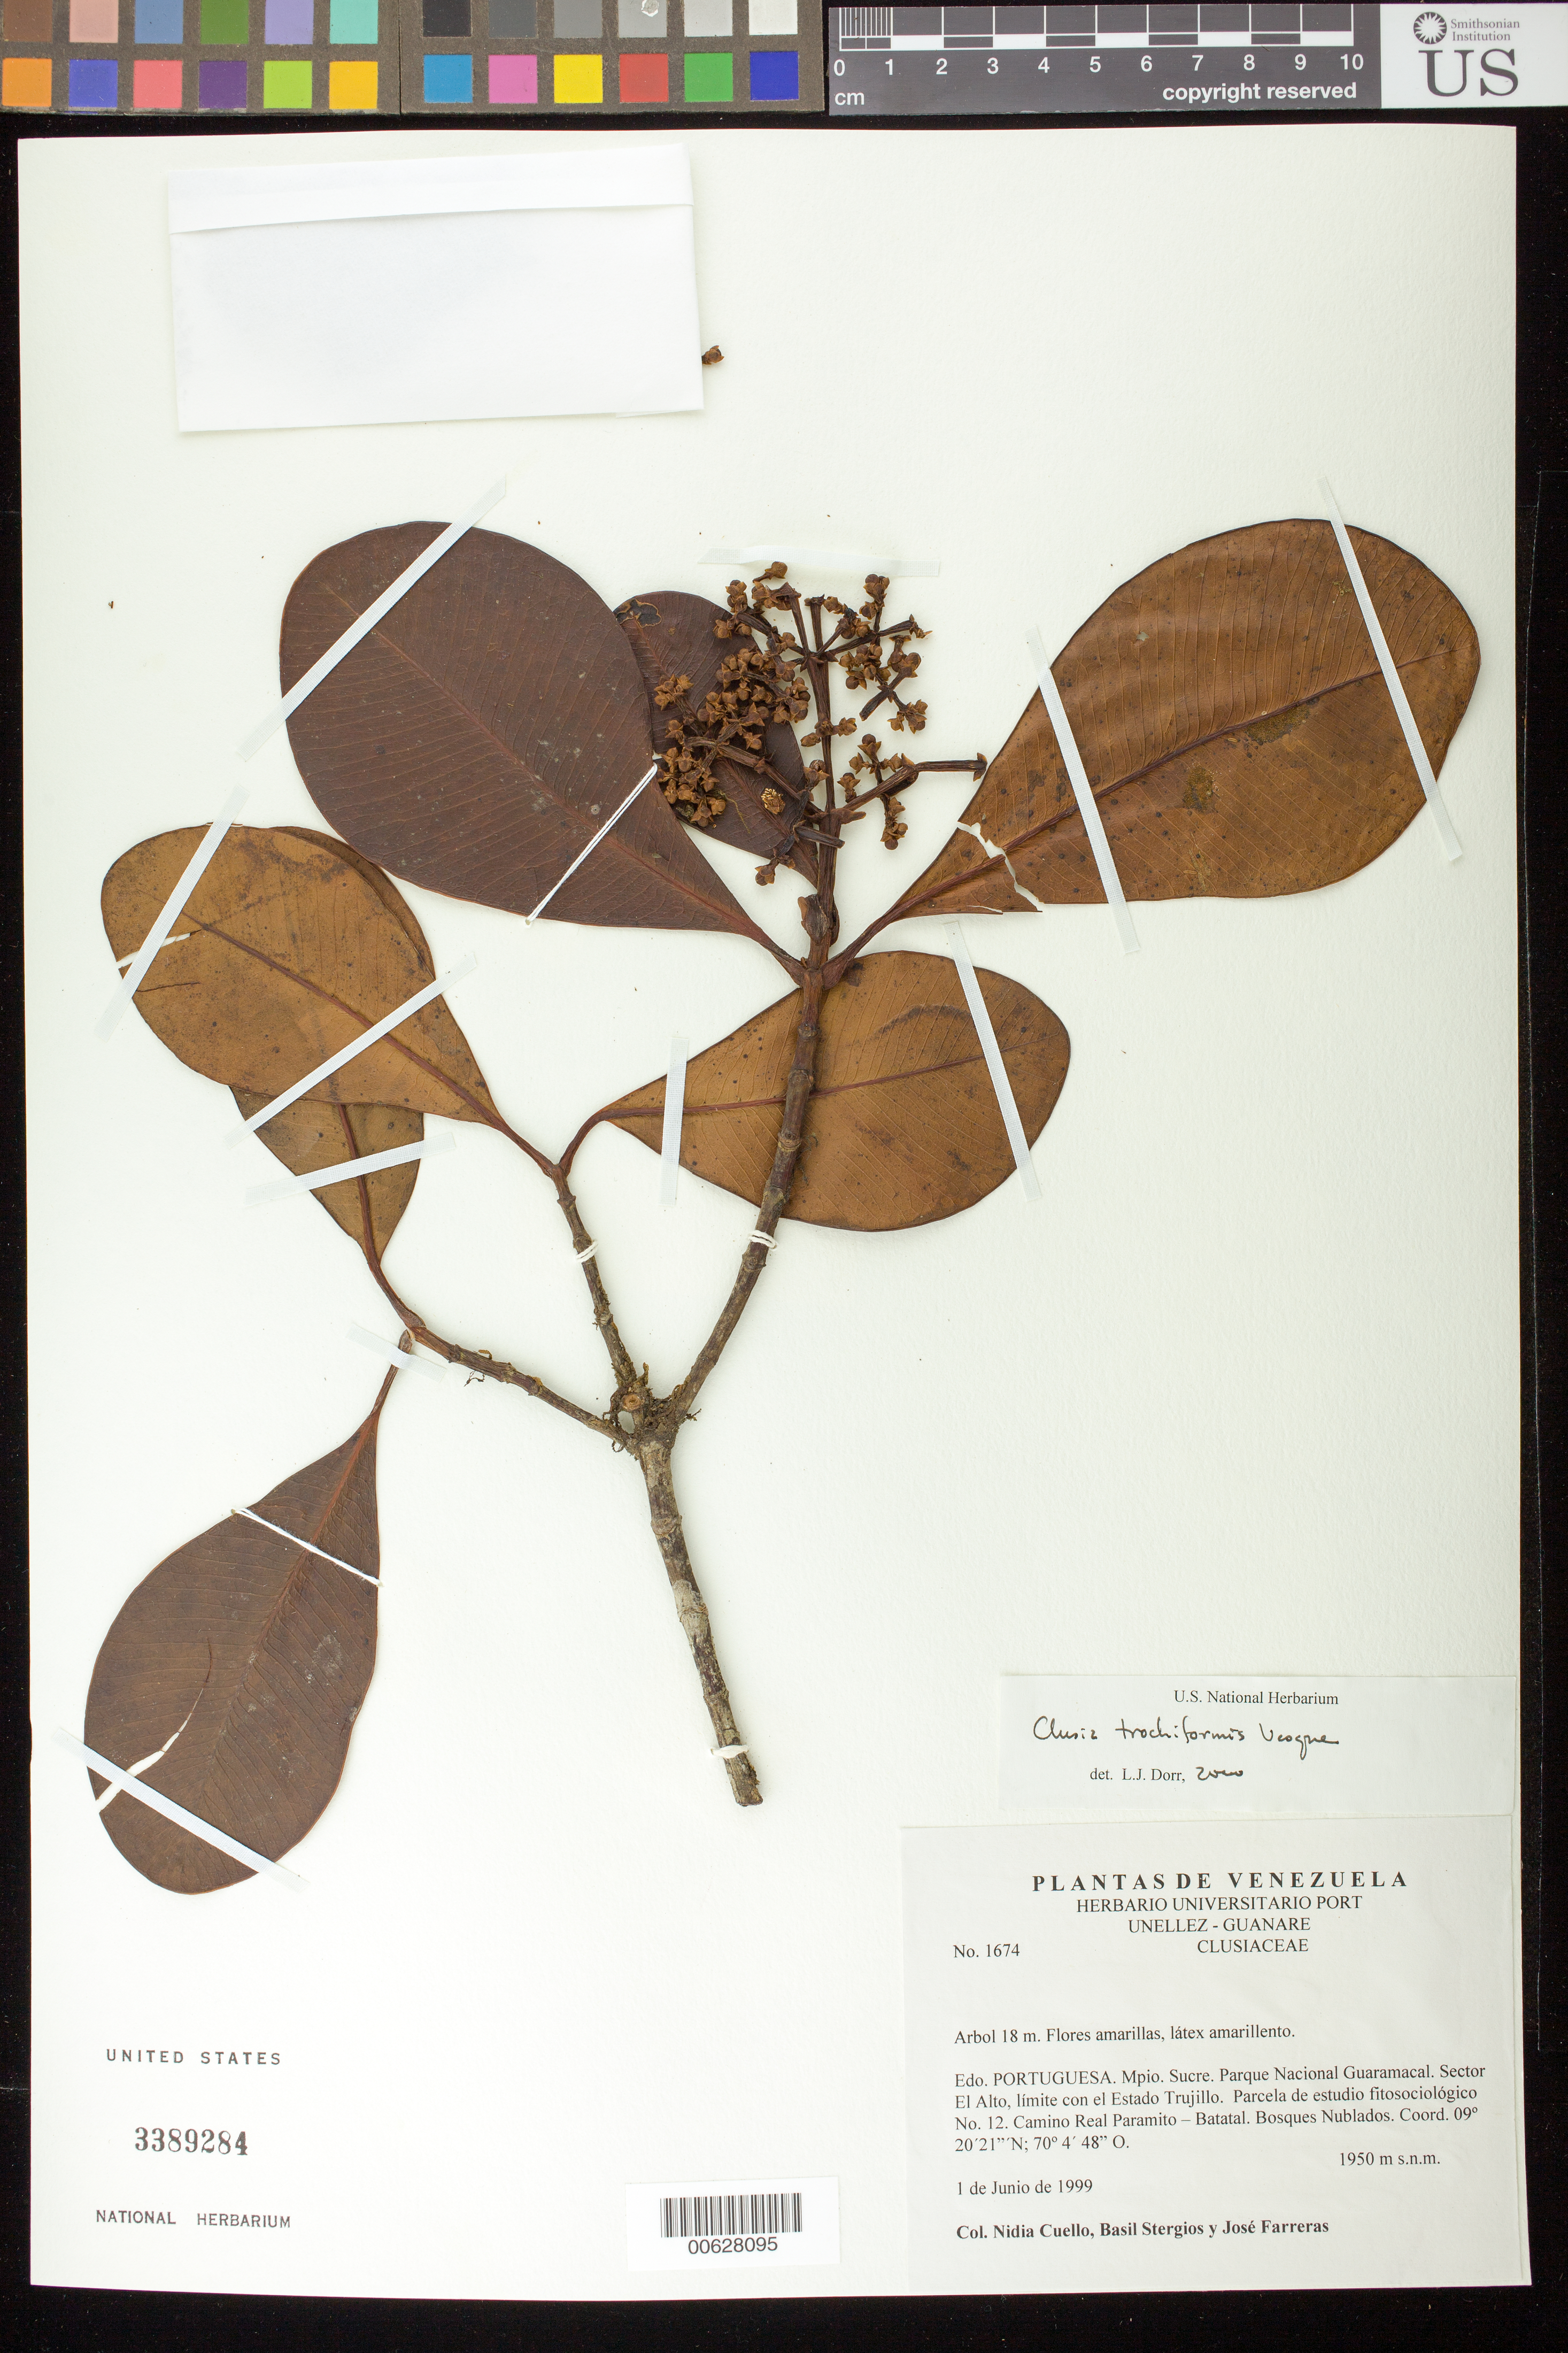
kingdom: Plantae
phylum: Tracheophyta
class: Magnoliopsida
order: Malpighiales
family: Clusiaceae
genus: Clusia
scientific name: Clusia trochiformis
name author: Vesque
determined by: Dorr, L. J., (BOT), Smithsonian Institution - National Museum of Natural History (UNITED STATES)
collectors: N. L. Cuello, B. G. Stergios & J. Farreras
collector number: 1674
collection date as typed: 01 Jun 1999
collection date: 1999-06-01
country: Venezuela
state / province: Portuguesa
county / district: Sucre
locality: Parque Nacional Guaramacal. Sector El Alto. Camino Real Paramito-Batatal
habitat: Bosques Nubladas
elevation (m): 1950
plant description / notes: GUYN, MER, MO, MY, PORT, US, VEN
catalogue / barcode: US 3389284